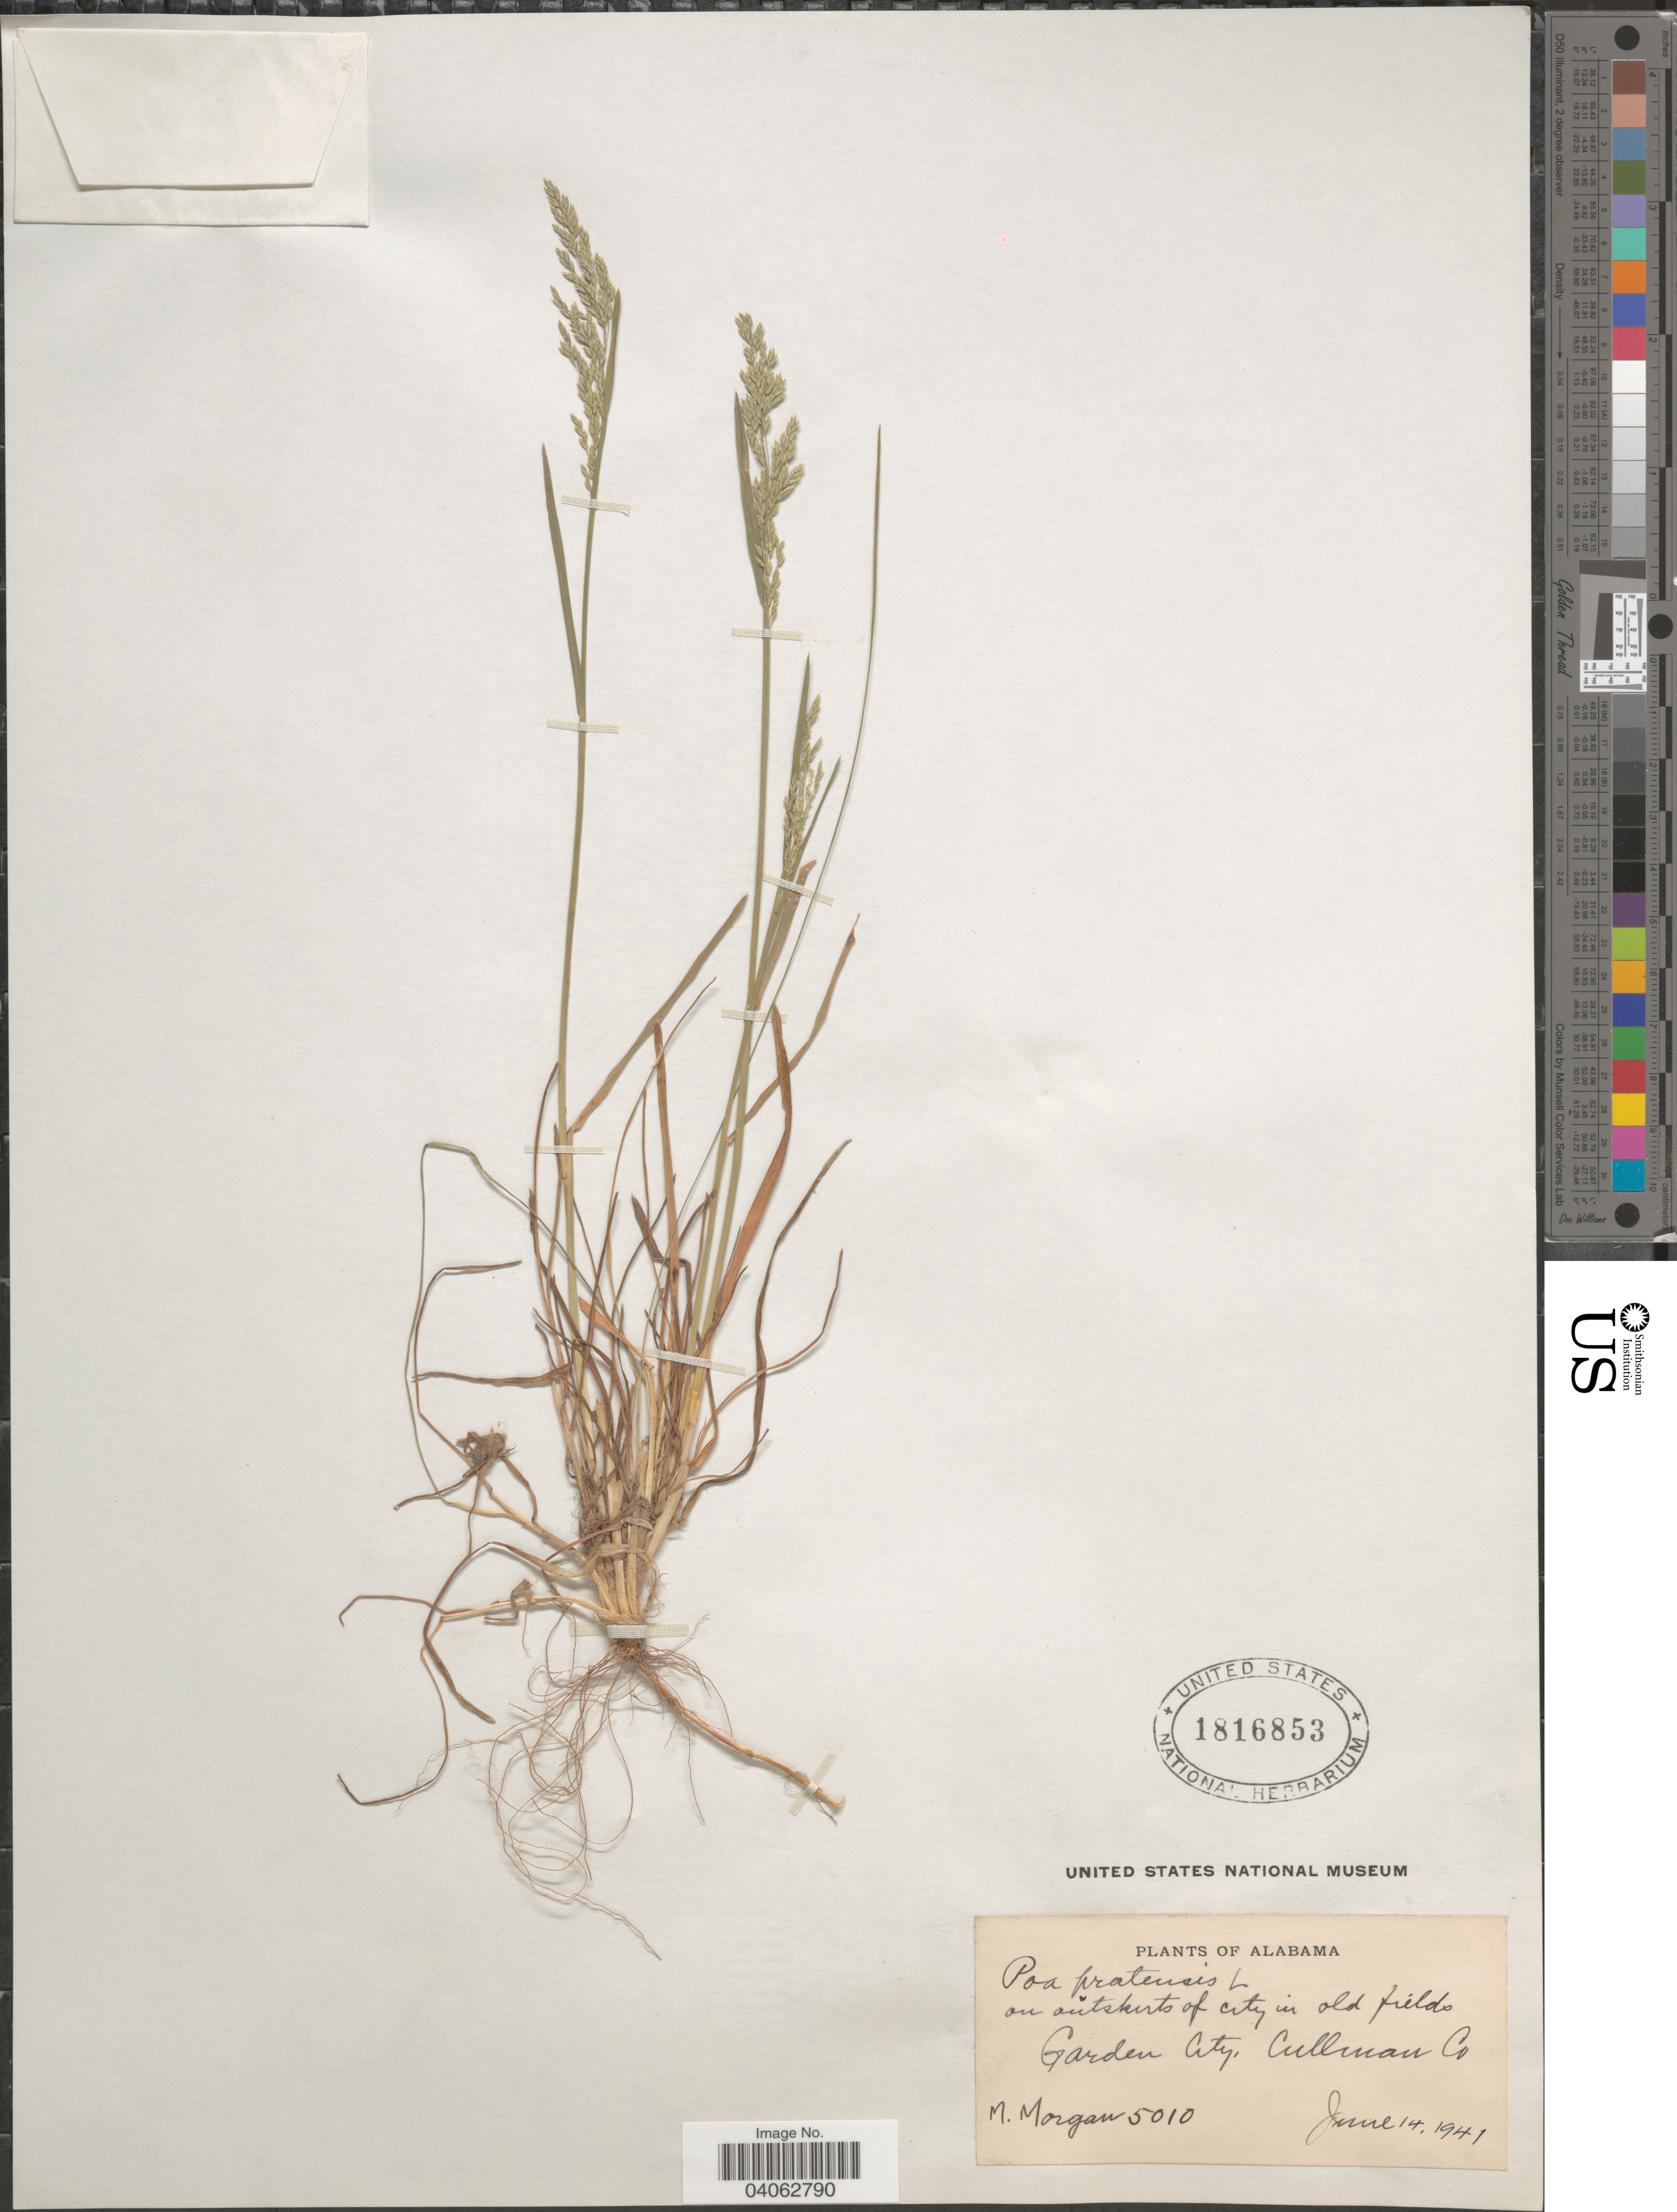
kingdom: Plantae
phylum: Tracheophyta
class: Liliopsida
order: Poales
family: Poaceae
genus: Poa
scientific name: Poa pratensis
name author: L.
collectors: M. Morgan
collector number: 5010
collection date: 1941-06-14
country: United States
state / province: Alabama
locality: On outskirts of ciy in old fields. Garden City, Cullman Co.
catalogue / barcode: US 1816853